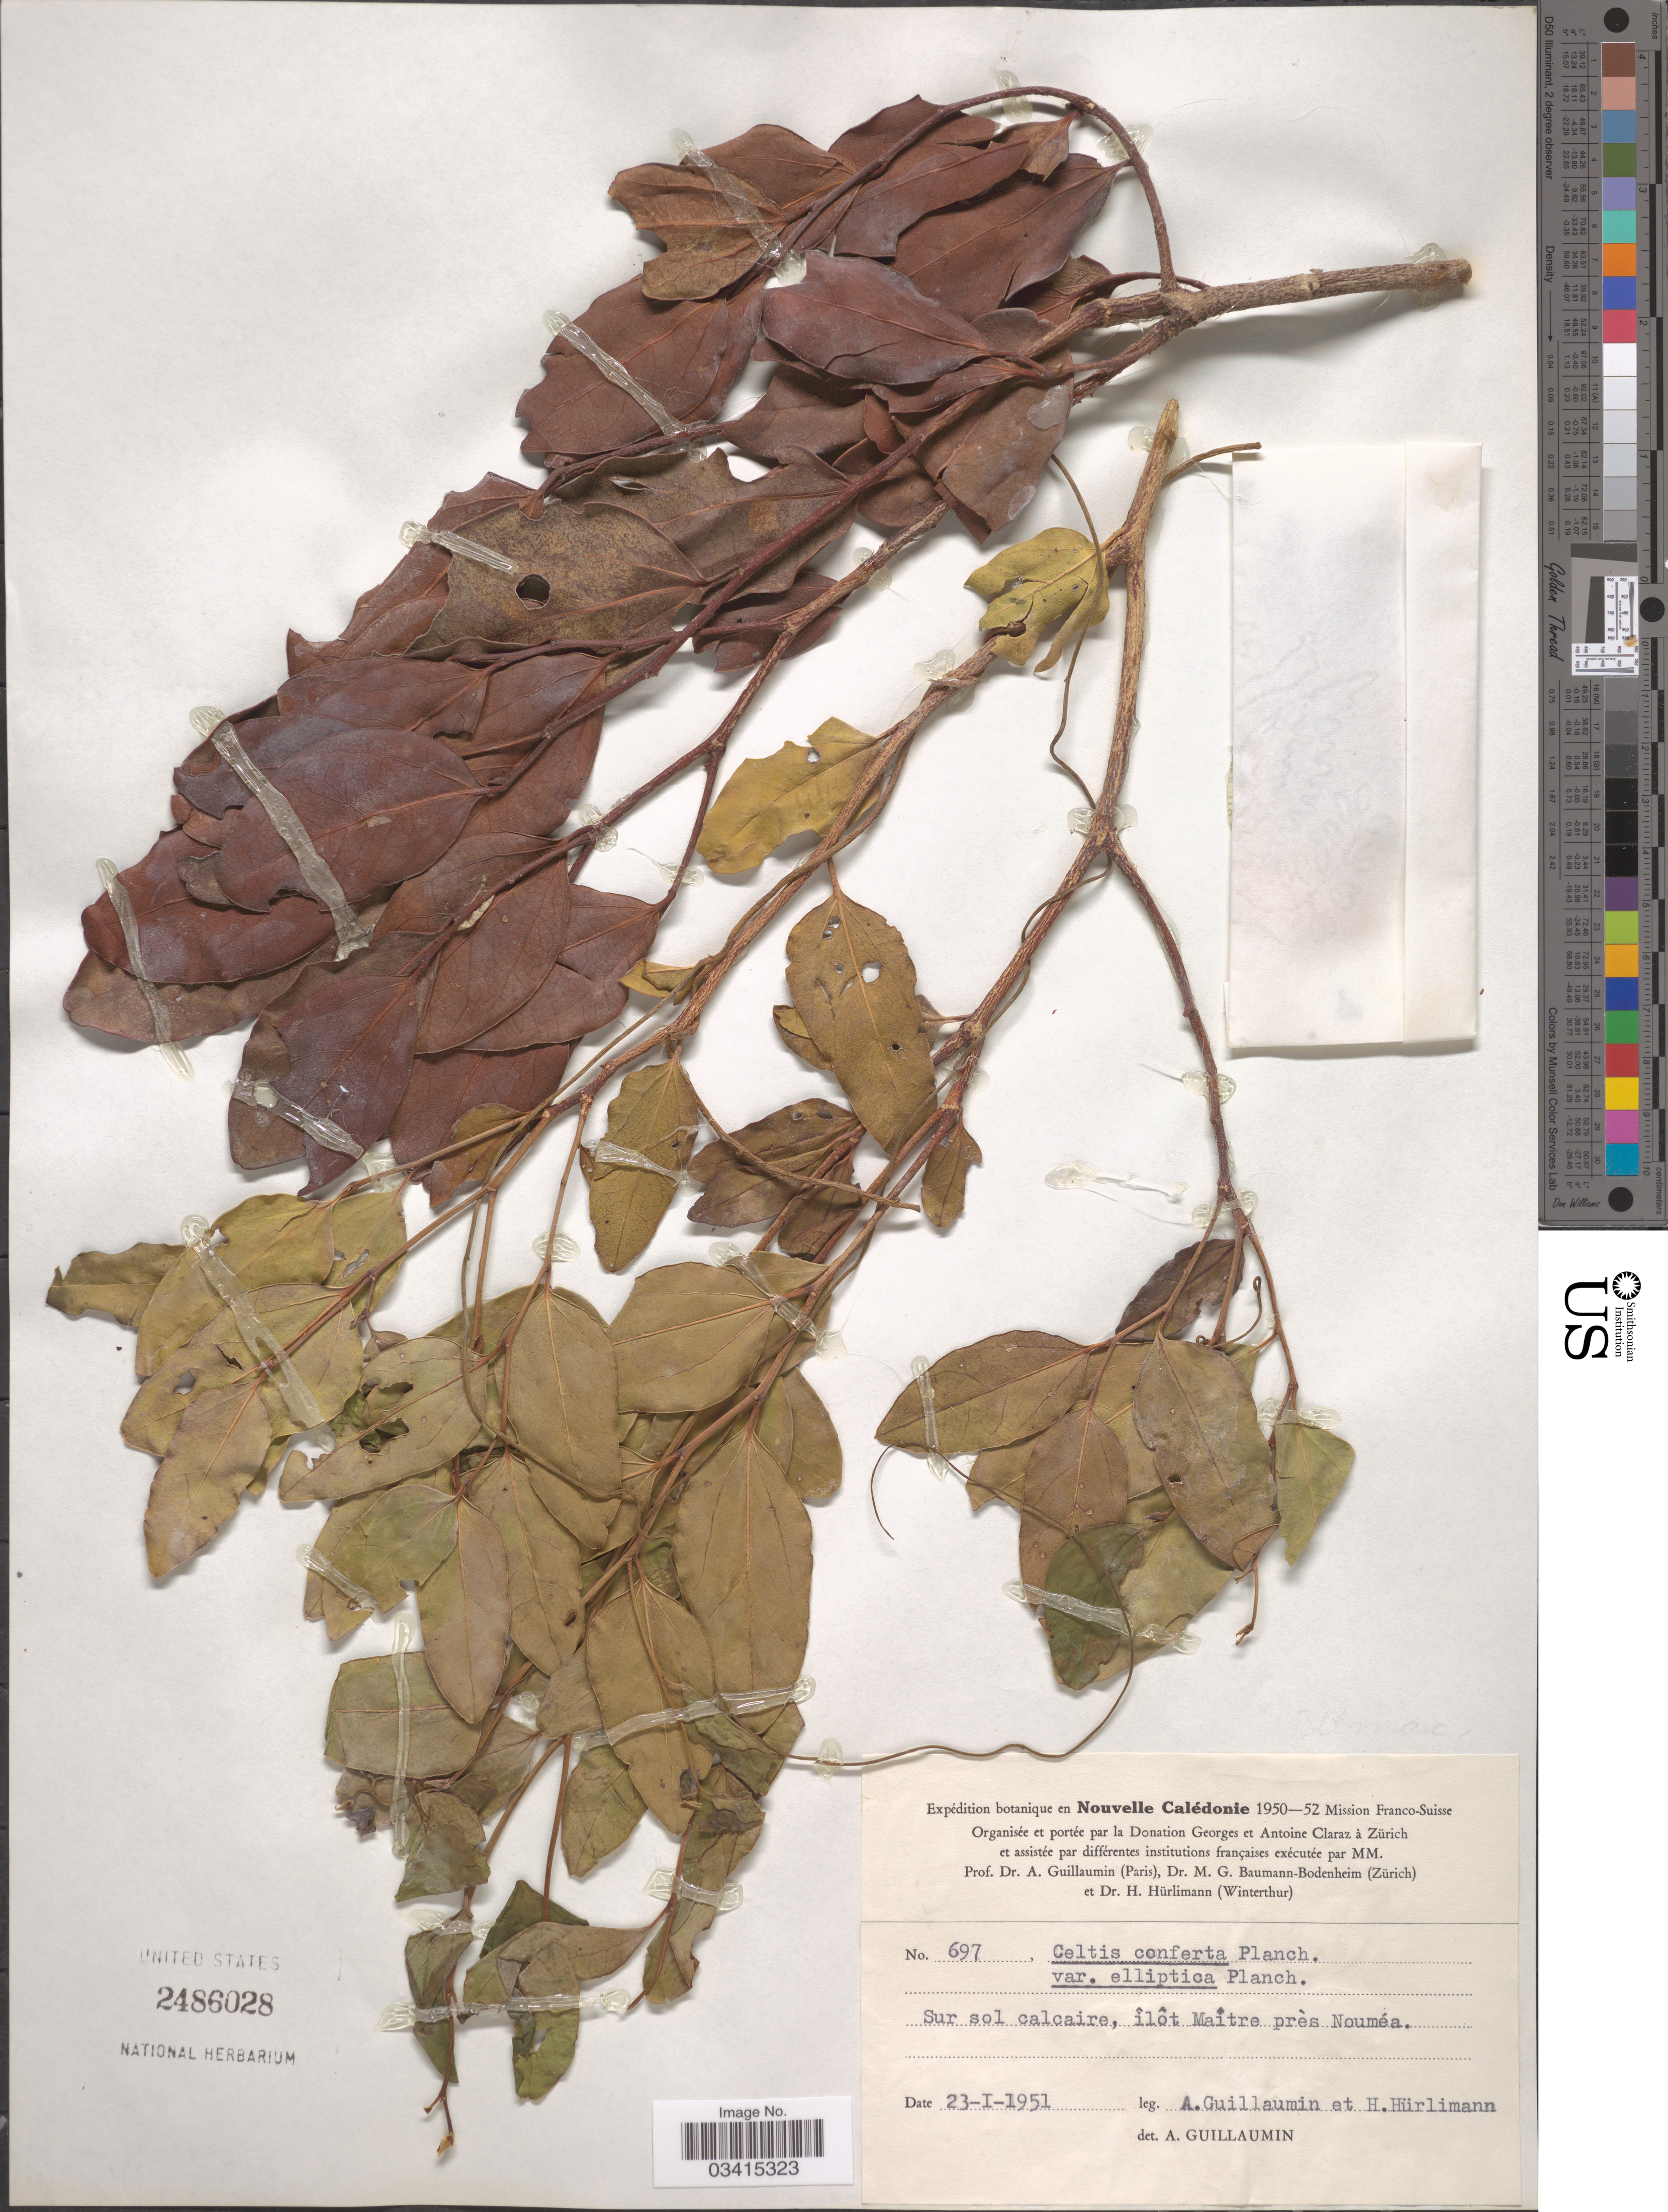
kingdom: Plantae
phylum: Tracheophyta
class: Magnoliopsida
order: Rosales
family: Cannabaceae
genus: Celtis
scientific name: Celtis conferta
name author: Planch.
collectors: A. Guillaumin & H. Hürlimann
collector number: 697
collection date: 1951-01-23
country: New Caledonia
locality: Nouvelle Calédonie. Sur sol calcaire, îlôt Maítre près Nouméa.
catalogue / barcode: US 2486028